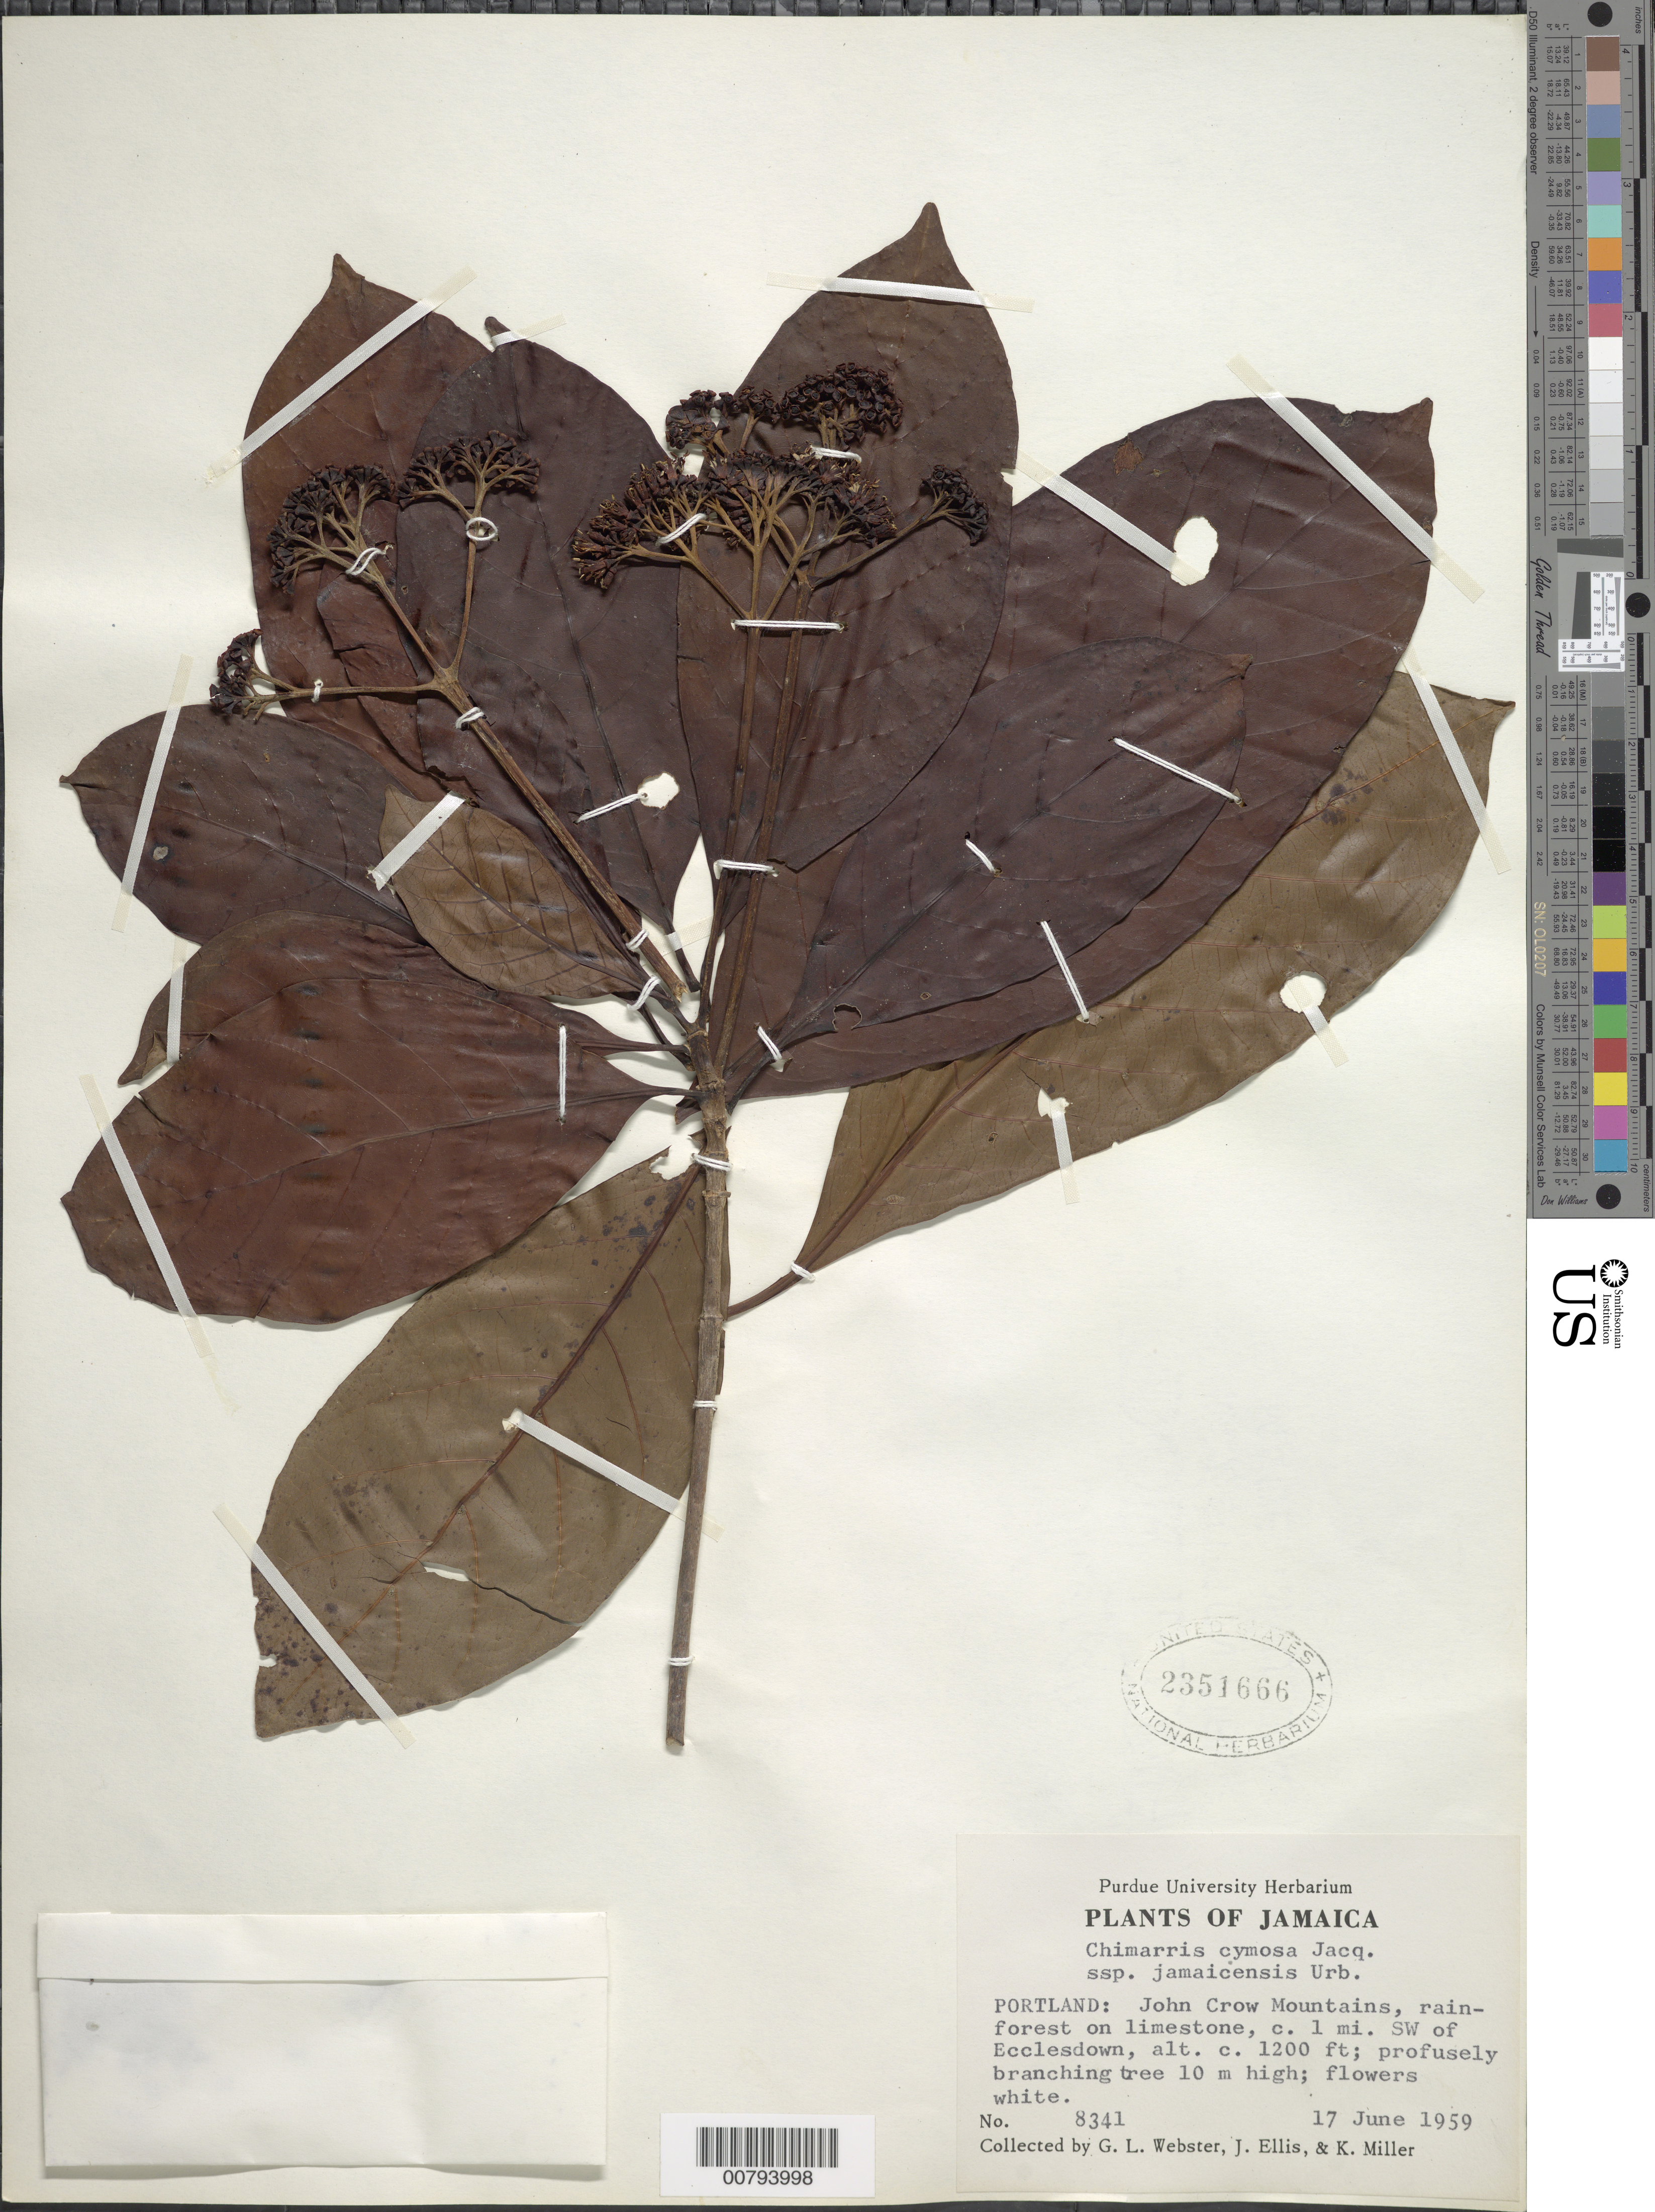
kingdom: Plantae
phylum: Tracheophyta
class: Magnoliopsida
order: Gentianales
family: Rubiaceae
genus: Chimarrhis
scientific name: Chimarrhis jamaicensis subsp. jamaicensis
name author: Urb.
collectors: G. L. Webster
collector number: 8341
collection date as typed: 17 Jun 1959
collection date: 1959-06-17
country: Jamaica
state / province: Portland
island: Jamaica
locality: John Crow Mountains, ca. 1 mi. SW of Ecclesdown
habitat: Rainforest on limestone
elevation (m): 366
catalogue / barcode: US 2351666